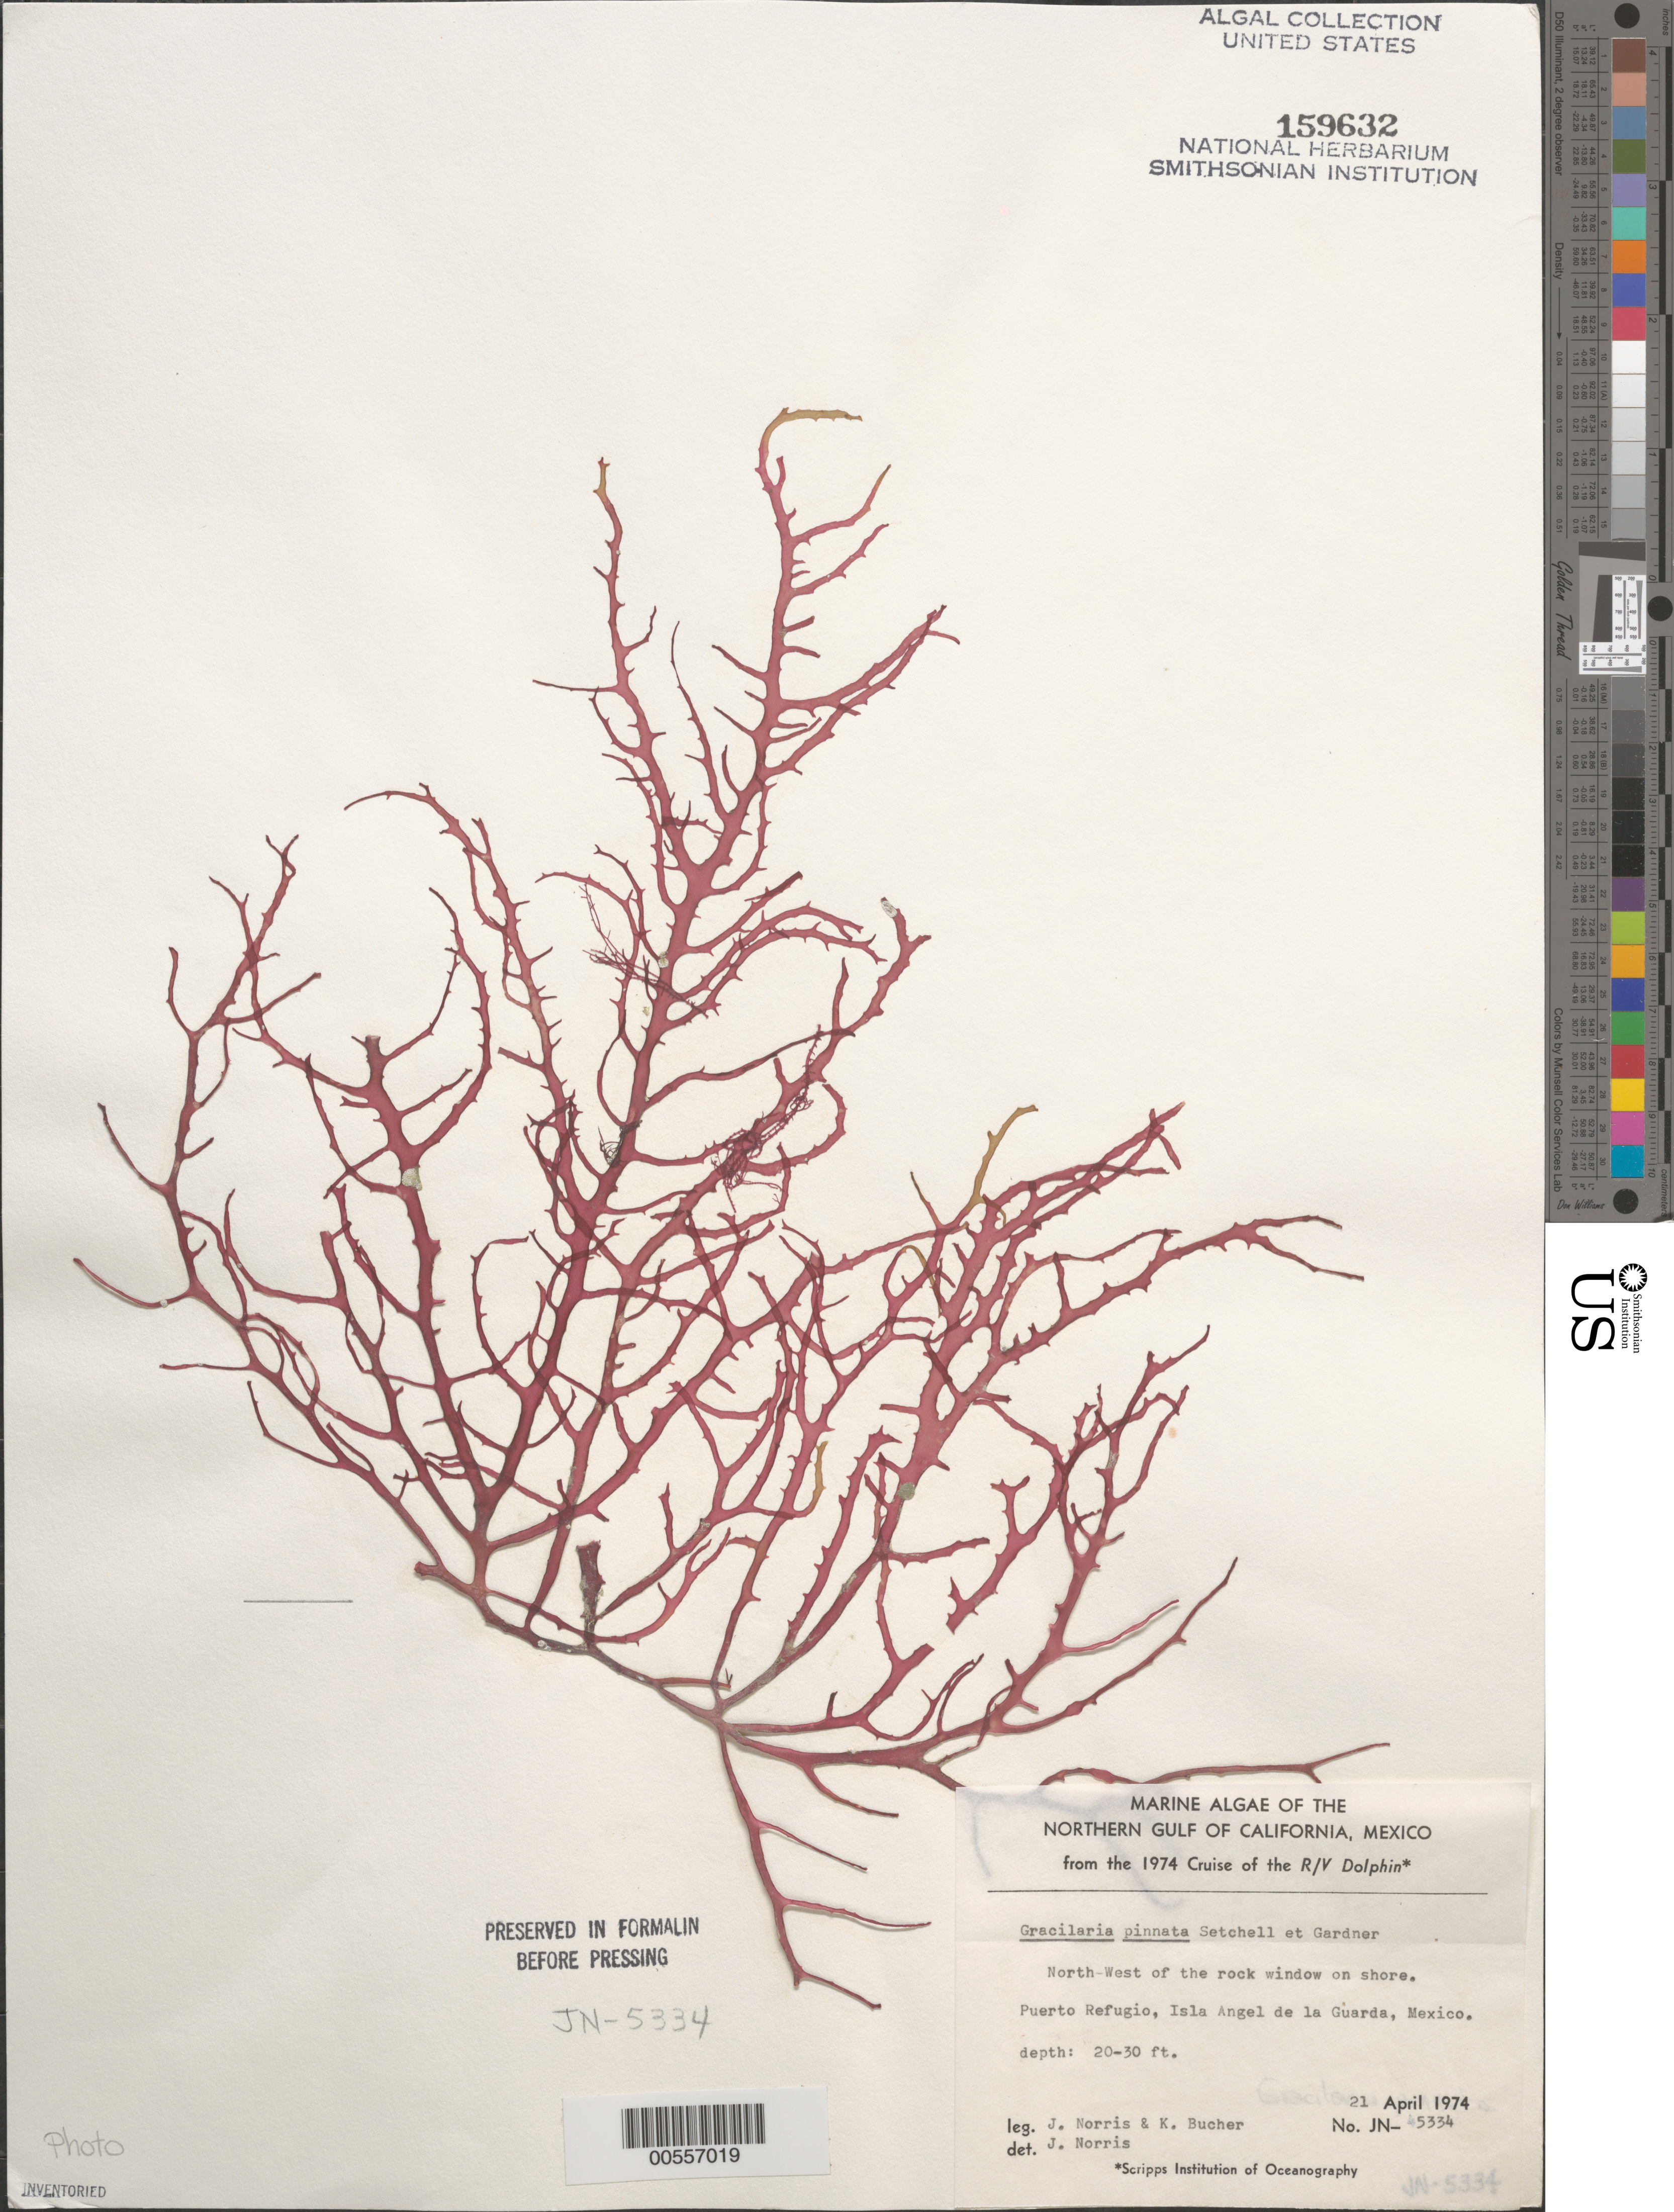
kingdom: Plantae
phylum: Rhodophyta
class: Florideophyceae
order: Gracilariales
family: Gracilariaceae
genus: Gracilaria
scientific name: Gracilaria pinnata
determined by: Norris, James N.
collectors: J. N. Norris & K. E. Bucher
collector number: JN-5334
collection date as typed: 21 Apr 1974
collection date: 1974-04-21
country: Mexico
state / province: Baja California Norte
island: Isla Angel de la Guarda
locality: Puerto Refugio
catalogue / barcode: US 159632